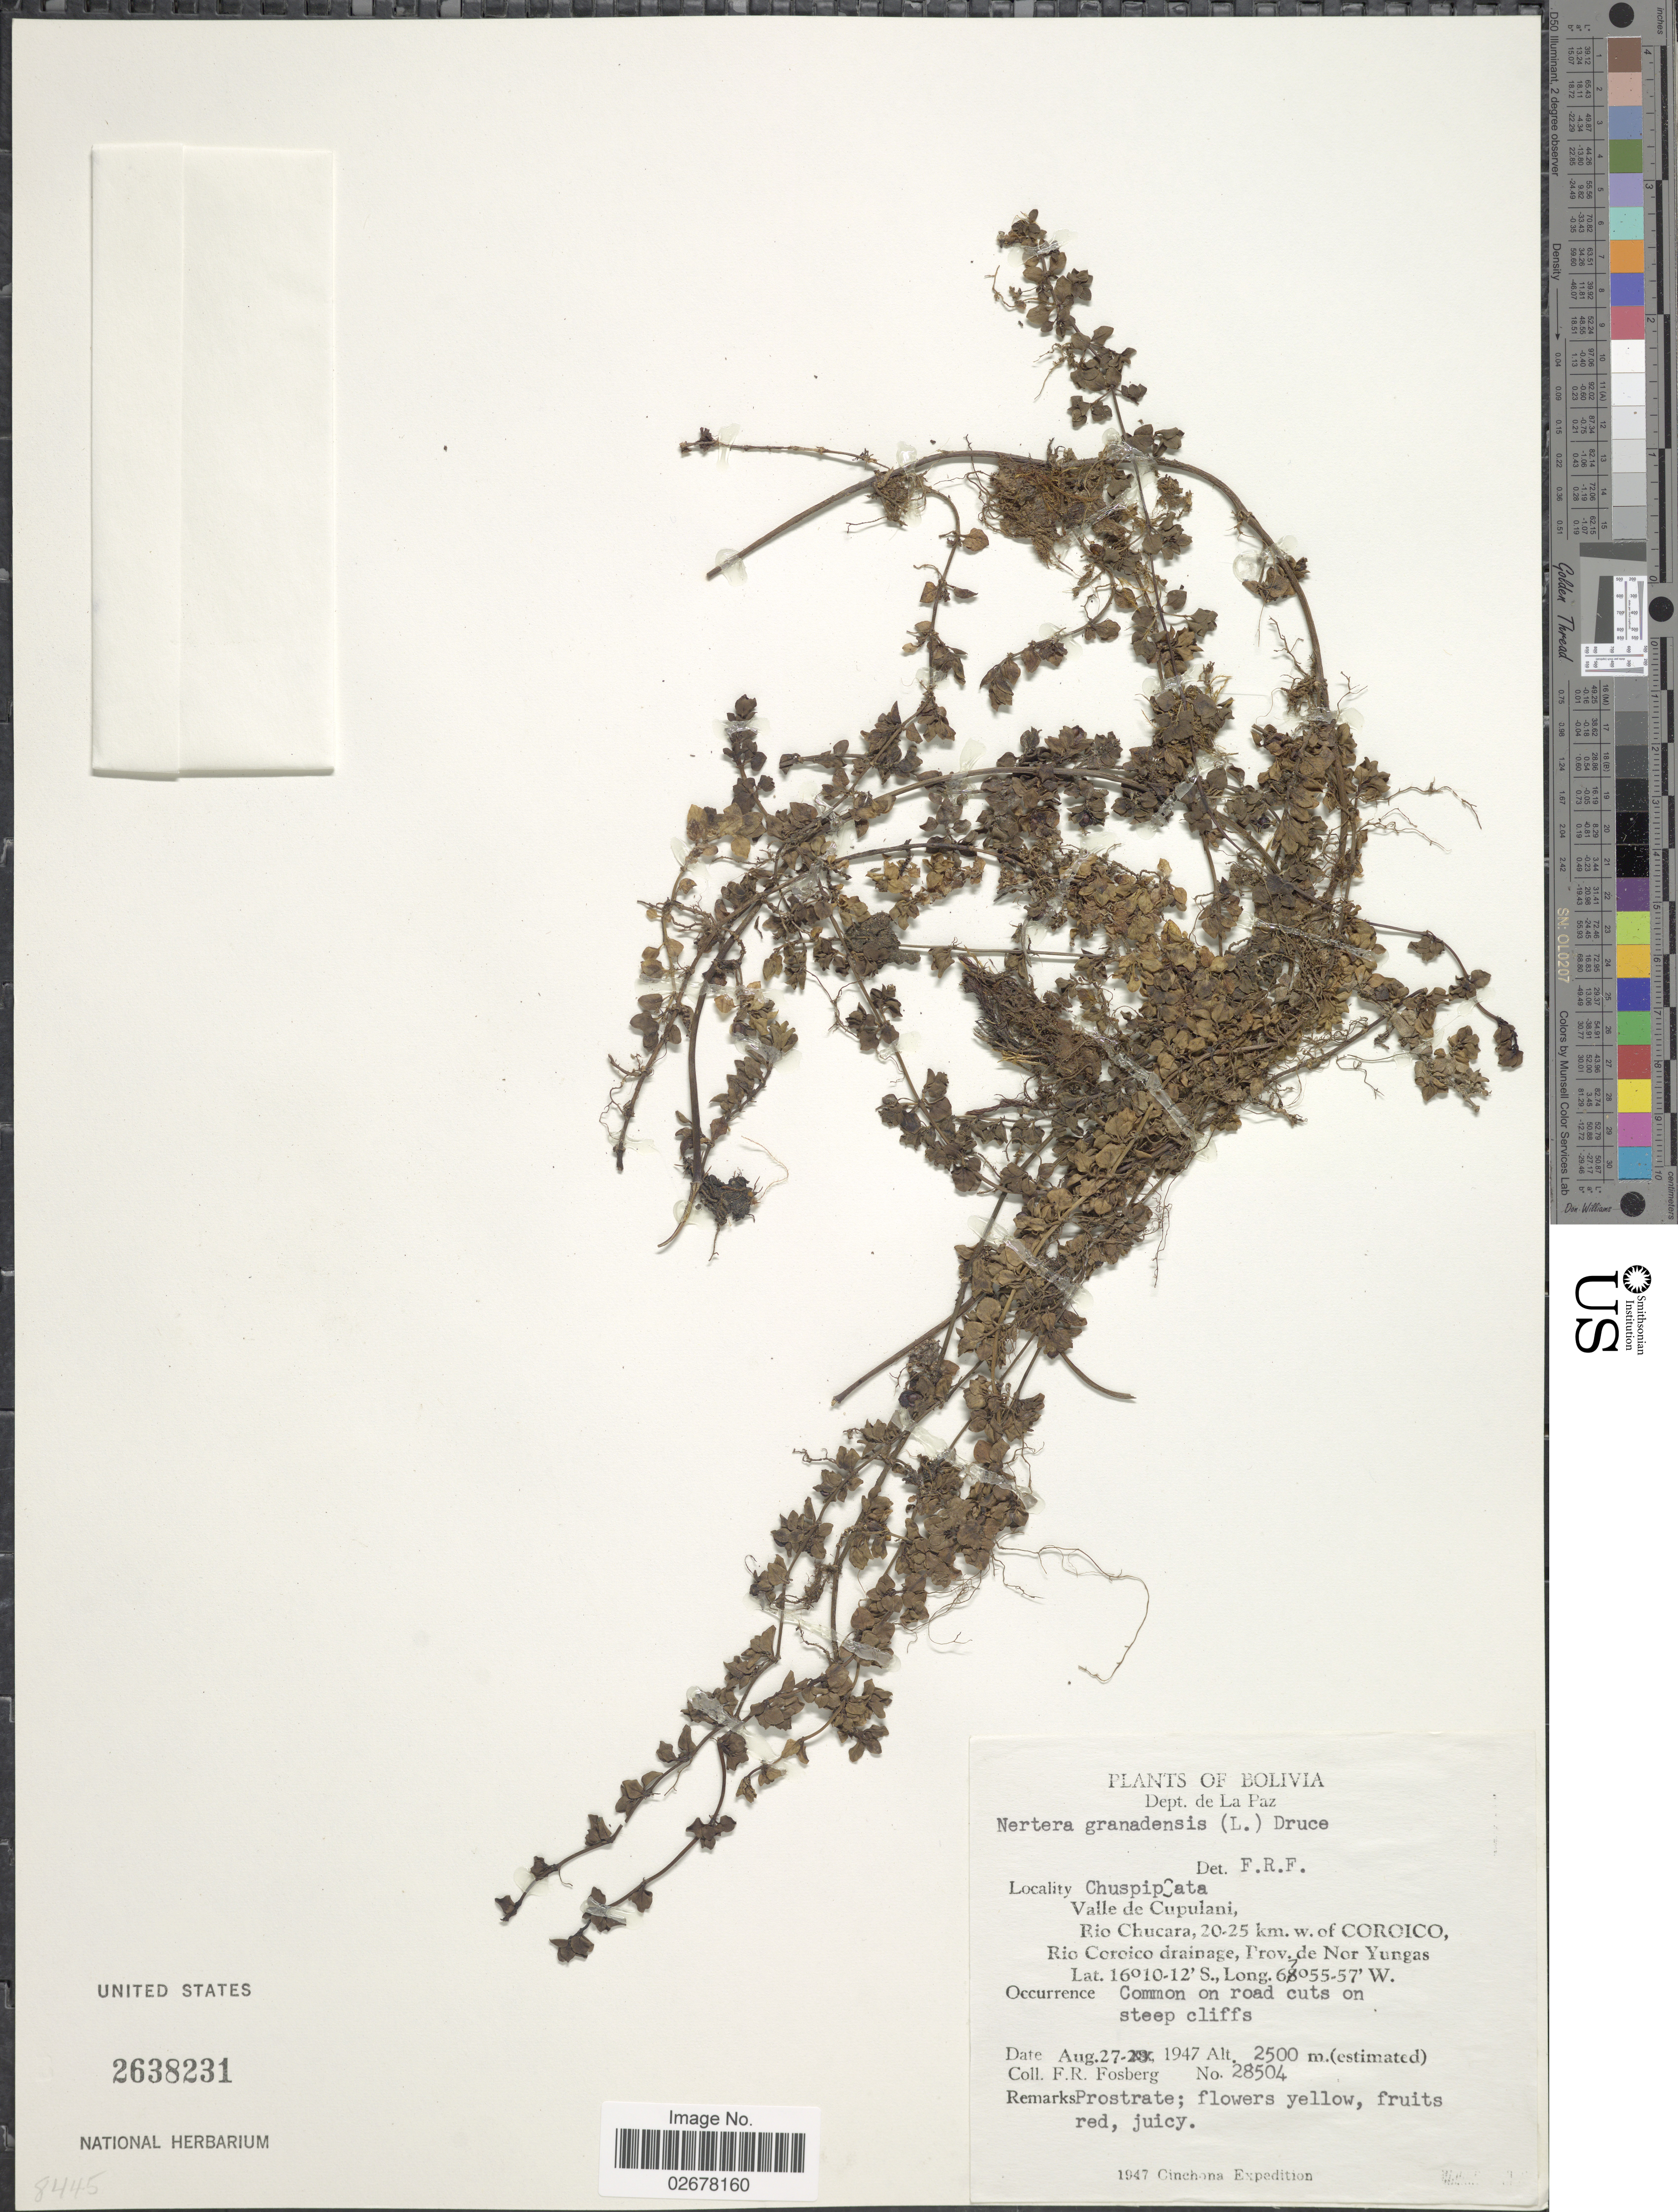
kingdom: Plantae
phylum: Tracheophyta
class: Magnoliopsida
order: Gentianales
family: Rubiaceae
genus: Nertera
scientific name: Nertera depressa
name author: Banks & Sol. ex Gaertn.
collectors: F. R. Fosberg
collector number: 28504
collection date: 1947-08-27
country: Bolivia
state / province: La Paz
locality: Dept de La Paz, Chuspipata, valle de Cupulani, Rio Chucara, 20-25 km w. of Coroico, Rio Coroico drainage, Prov. de Nor Yungas. Common on road cuts on steep cliffs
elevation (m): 2500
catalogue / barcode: US 2638231